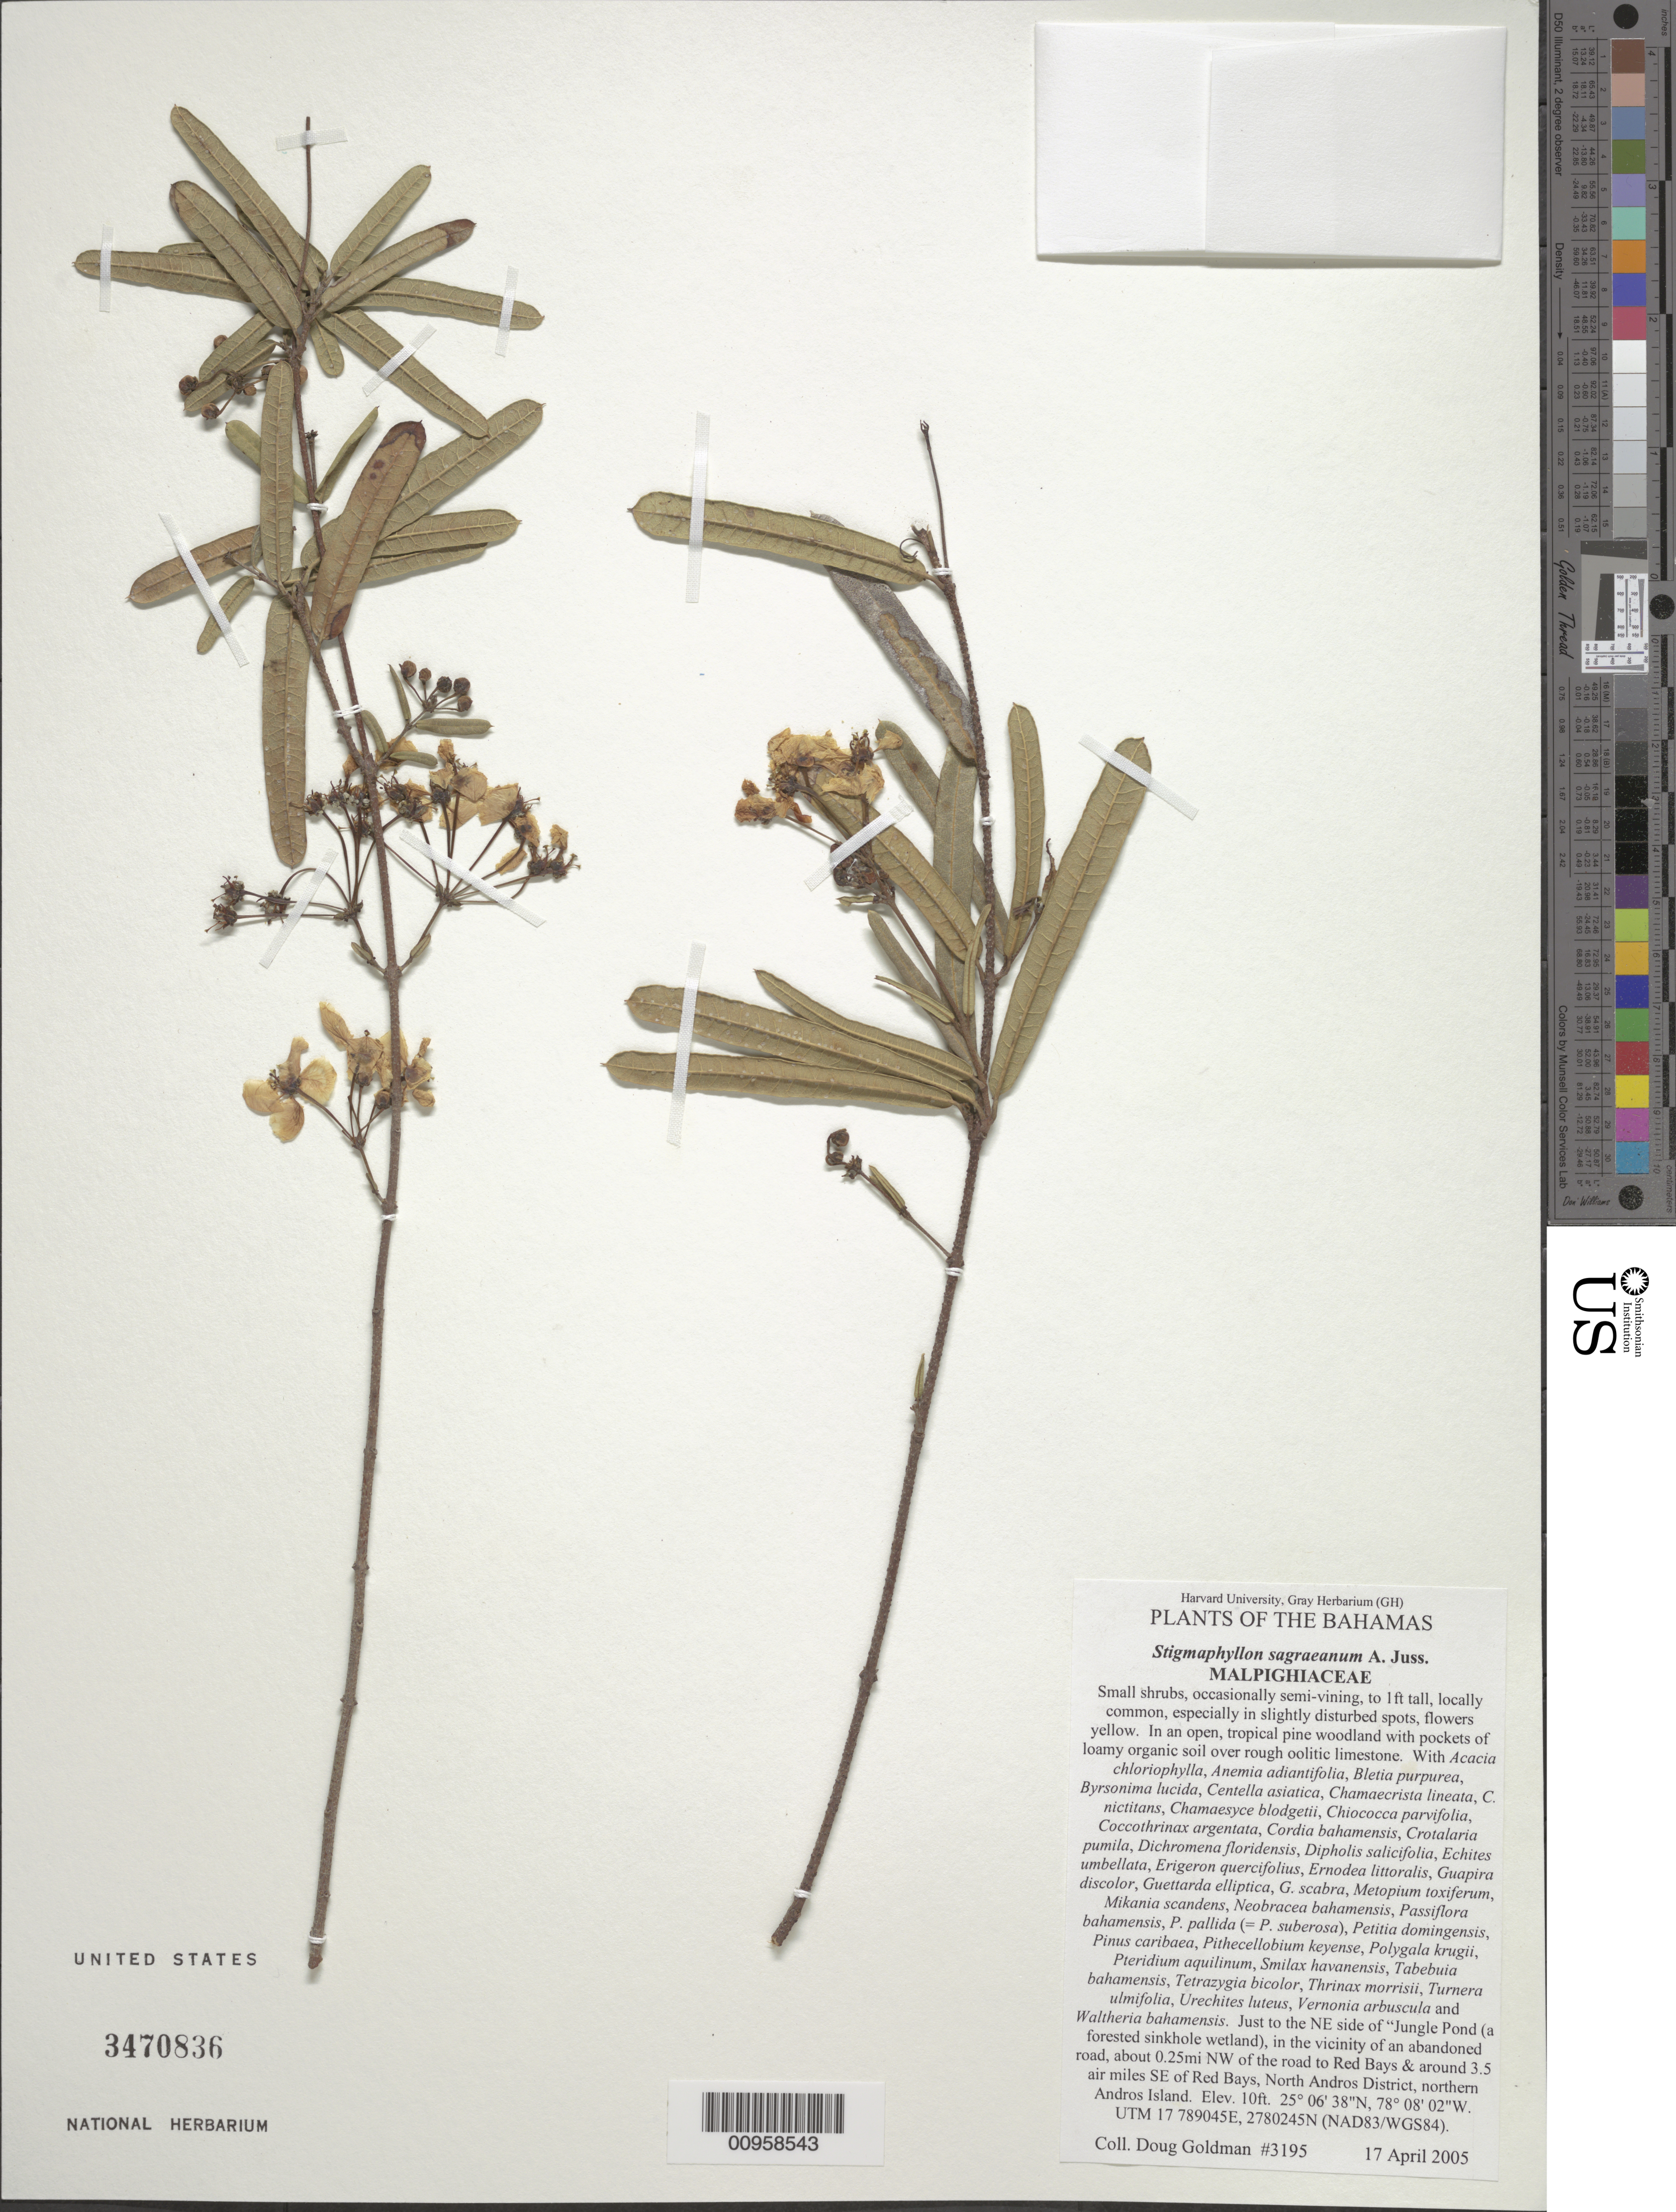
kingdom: Plantae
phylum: Tracheophyta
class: Magnoliopsida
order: Malpighiales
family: Malpighiaceae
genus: Stigmaphyllon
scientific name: Stigmaphyllon sagraeanum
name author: Juss.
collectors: D. H. Goldman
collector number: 3195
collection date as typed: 17 Apr 2005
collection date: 2005-04-17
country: Bahamas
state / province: North Andros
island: Andros Island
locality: Just to the NE side of "Jungle Pond" (a forested sinkhole wetland), in the vicinity of an abandoned road, about 0.25mi NW of the road to Red Bays & around 3.5 air miles SE of Red Bays, northern Andros Island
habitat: In slightly disturbed spots in an open tropical pine woodland with pockets of loamy organic soil over rough oolitic limestone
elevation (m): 3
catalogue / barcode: US 3470836